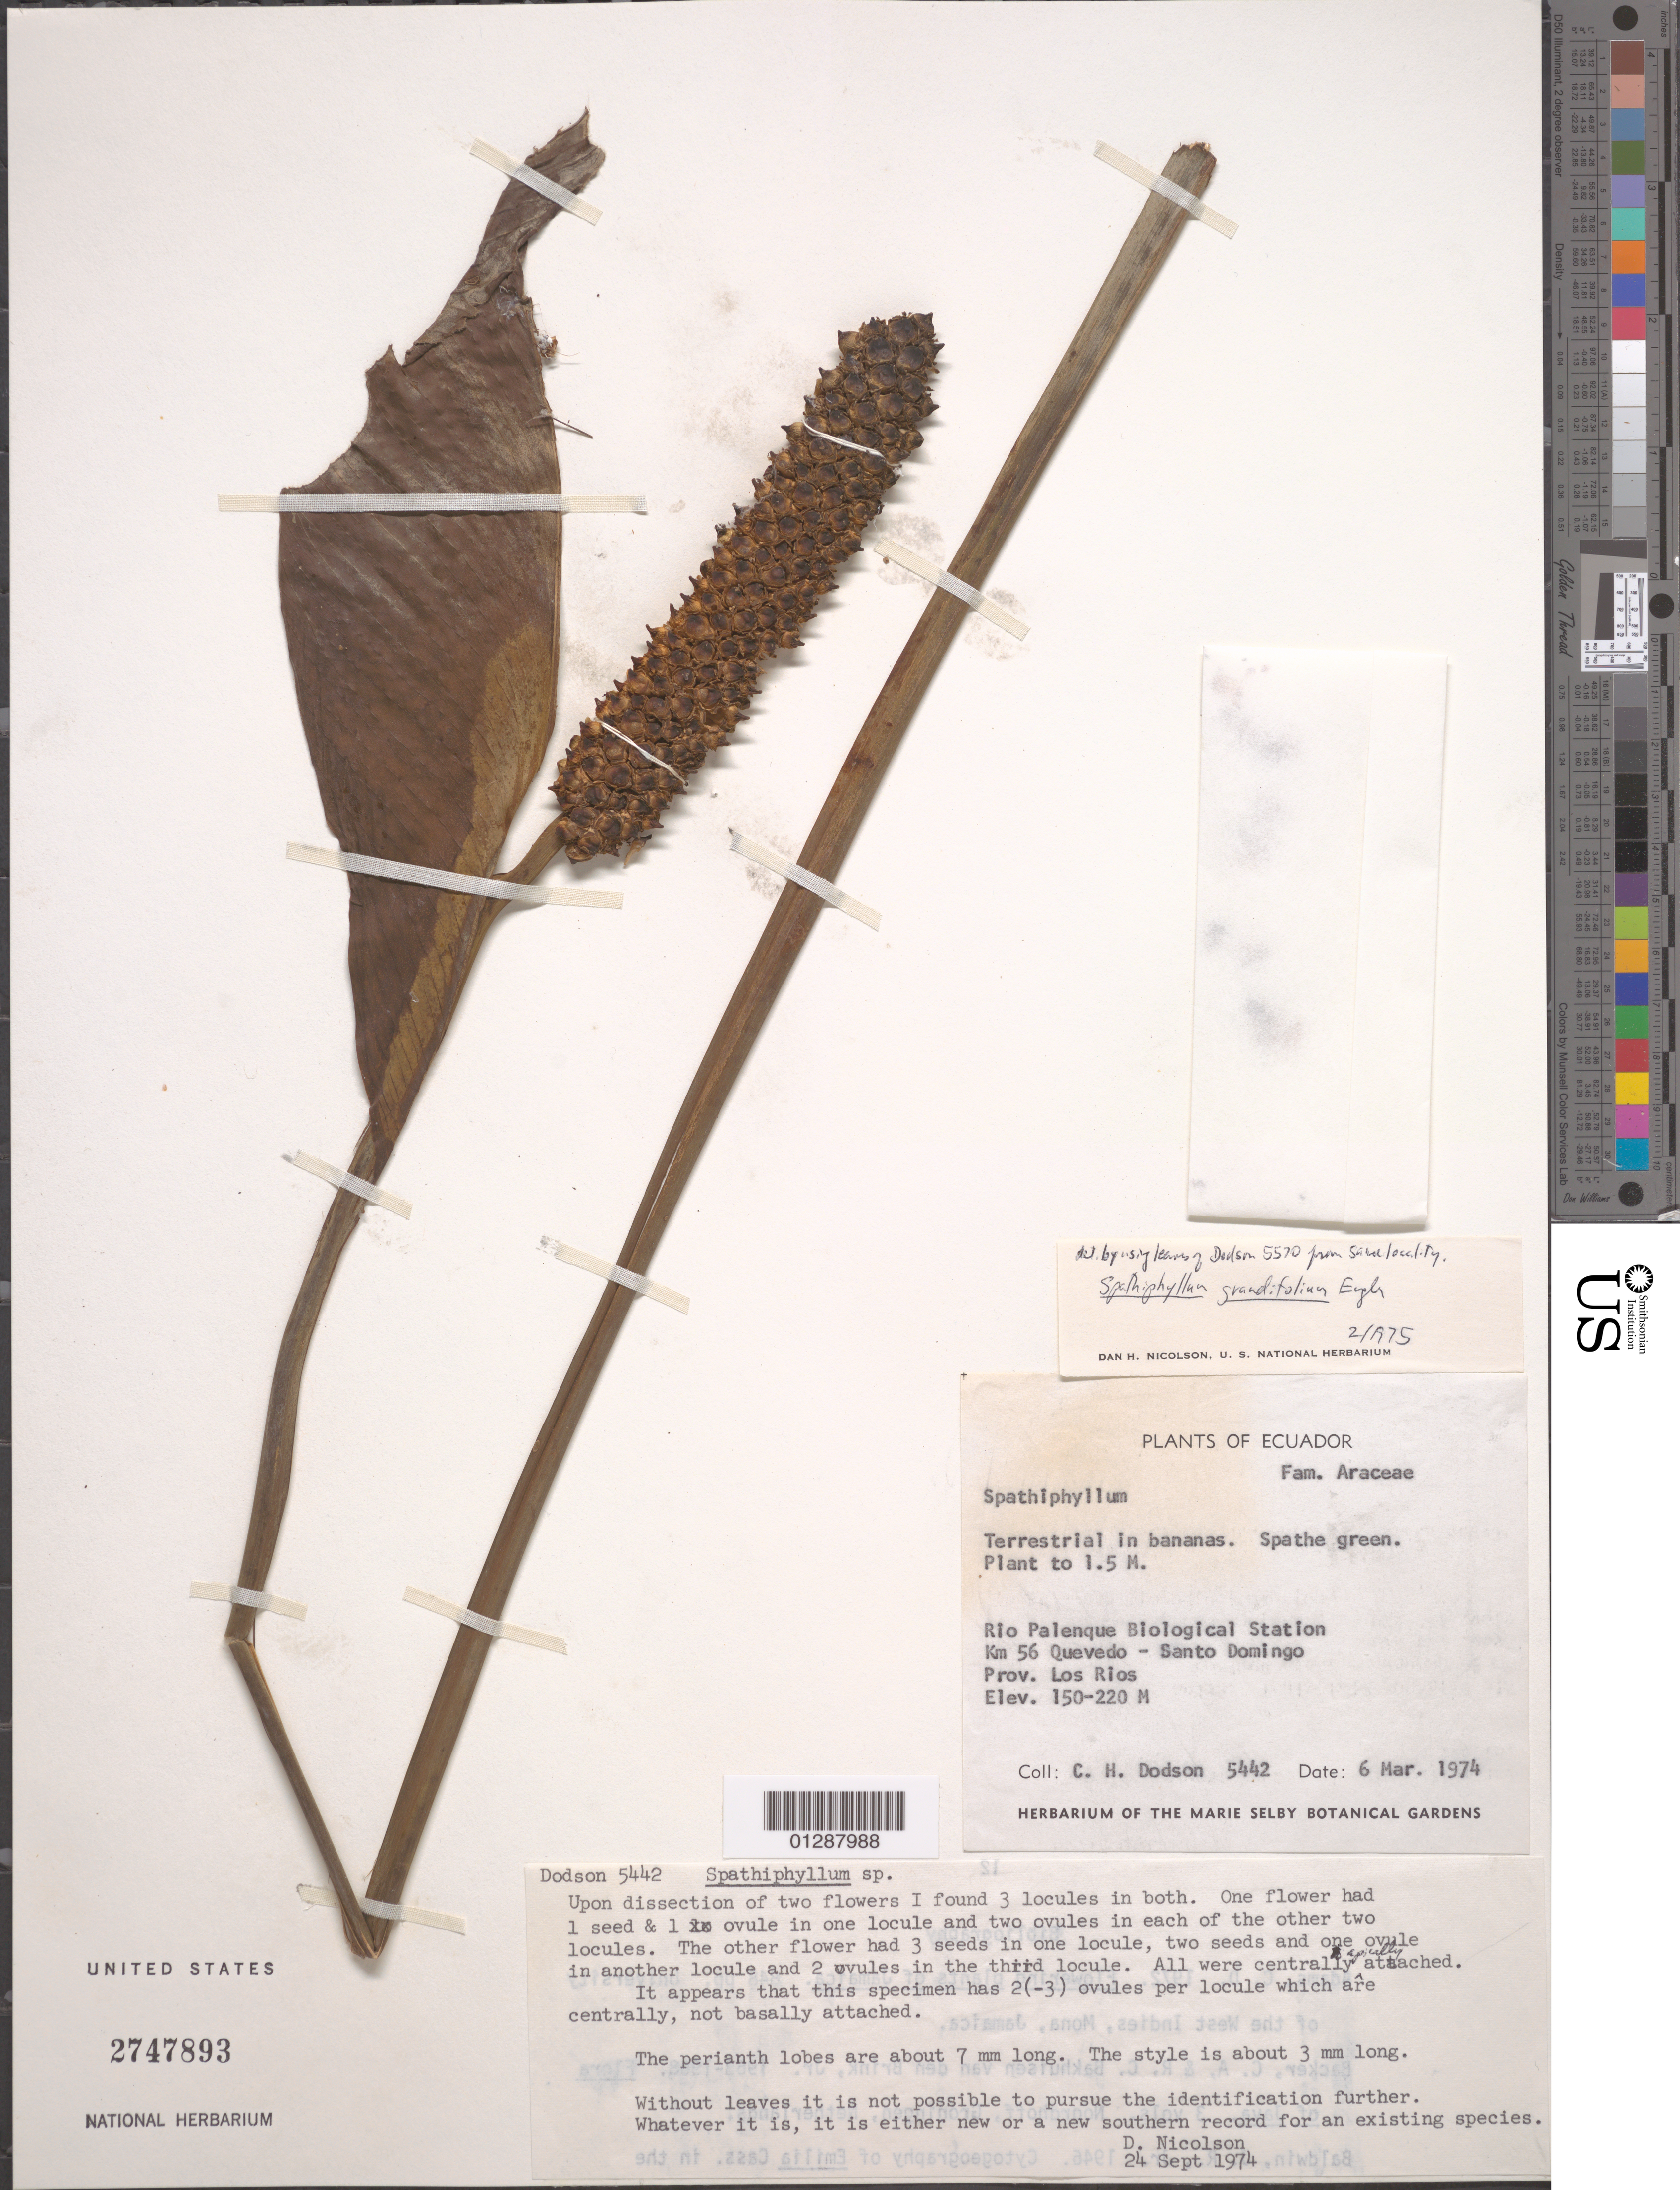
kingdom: Plantae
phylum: Tracheophyta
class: Liliopsida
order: Alismatales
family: Araceae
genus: Spathiphyllum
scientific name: Spathiphyllum grandifolium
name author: Engl.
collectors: C. H. Dodson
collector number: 5442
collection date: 1974-03-06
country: Ecuador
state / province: Los Ríos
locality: Rio Palenque Biological Station. Km 56 Quevedo- Santo Domingo.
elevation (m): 150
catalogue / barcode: US 2747893